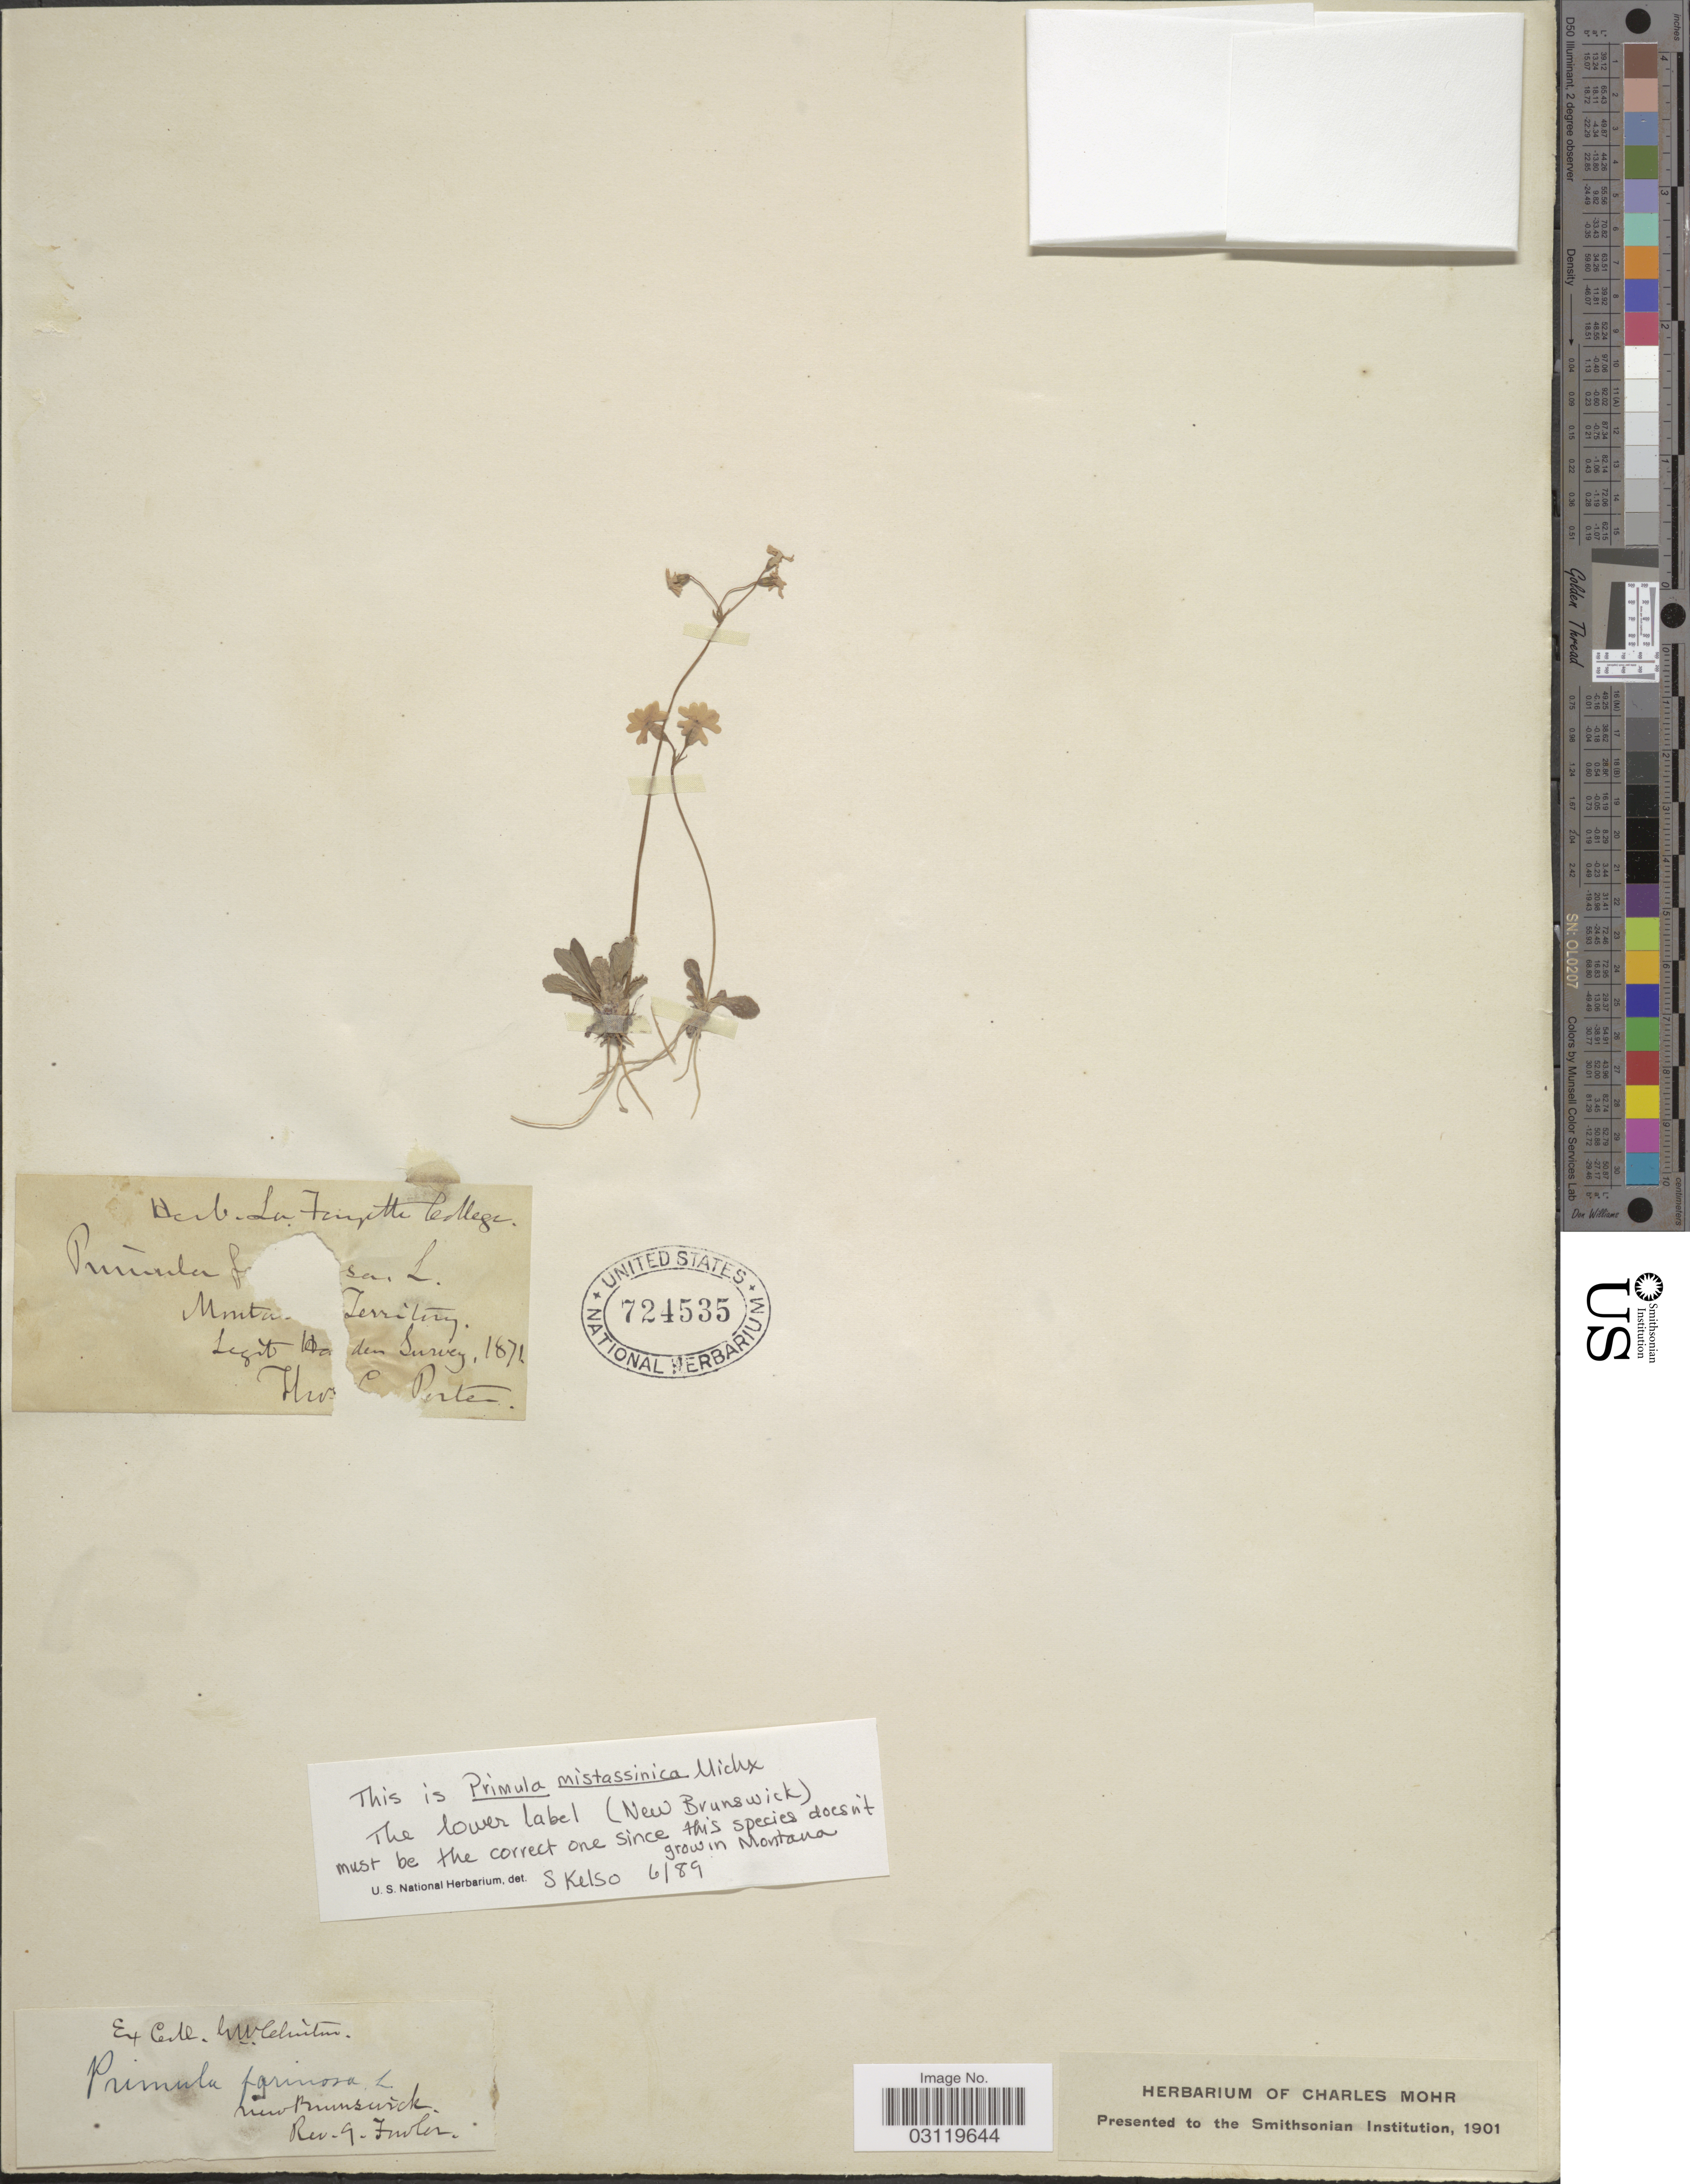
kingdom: Plantae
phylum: Tracheophyta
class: Magnoliopsida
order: Ericales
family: Primulaceae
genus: Primula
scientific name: Primula mistassinica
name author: Michx.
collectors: Rev. Fowler & T. Porter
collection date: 1871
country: Canada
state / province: New Brunswick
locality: [illegible text] Territory.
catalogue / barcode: US 724535